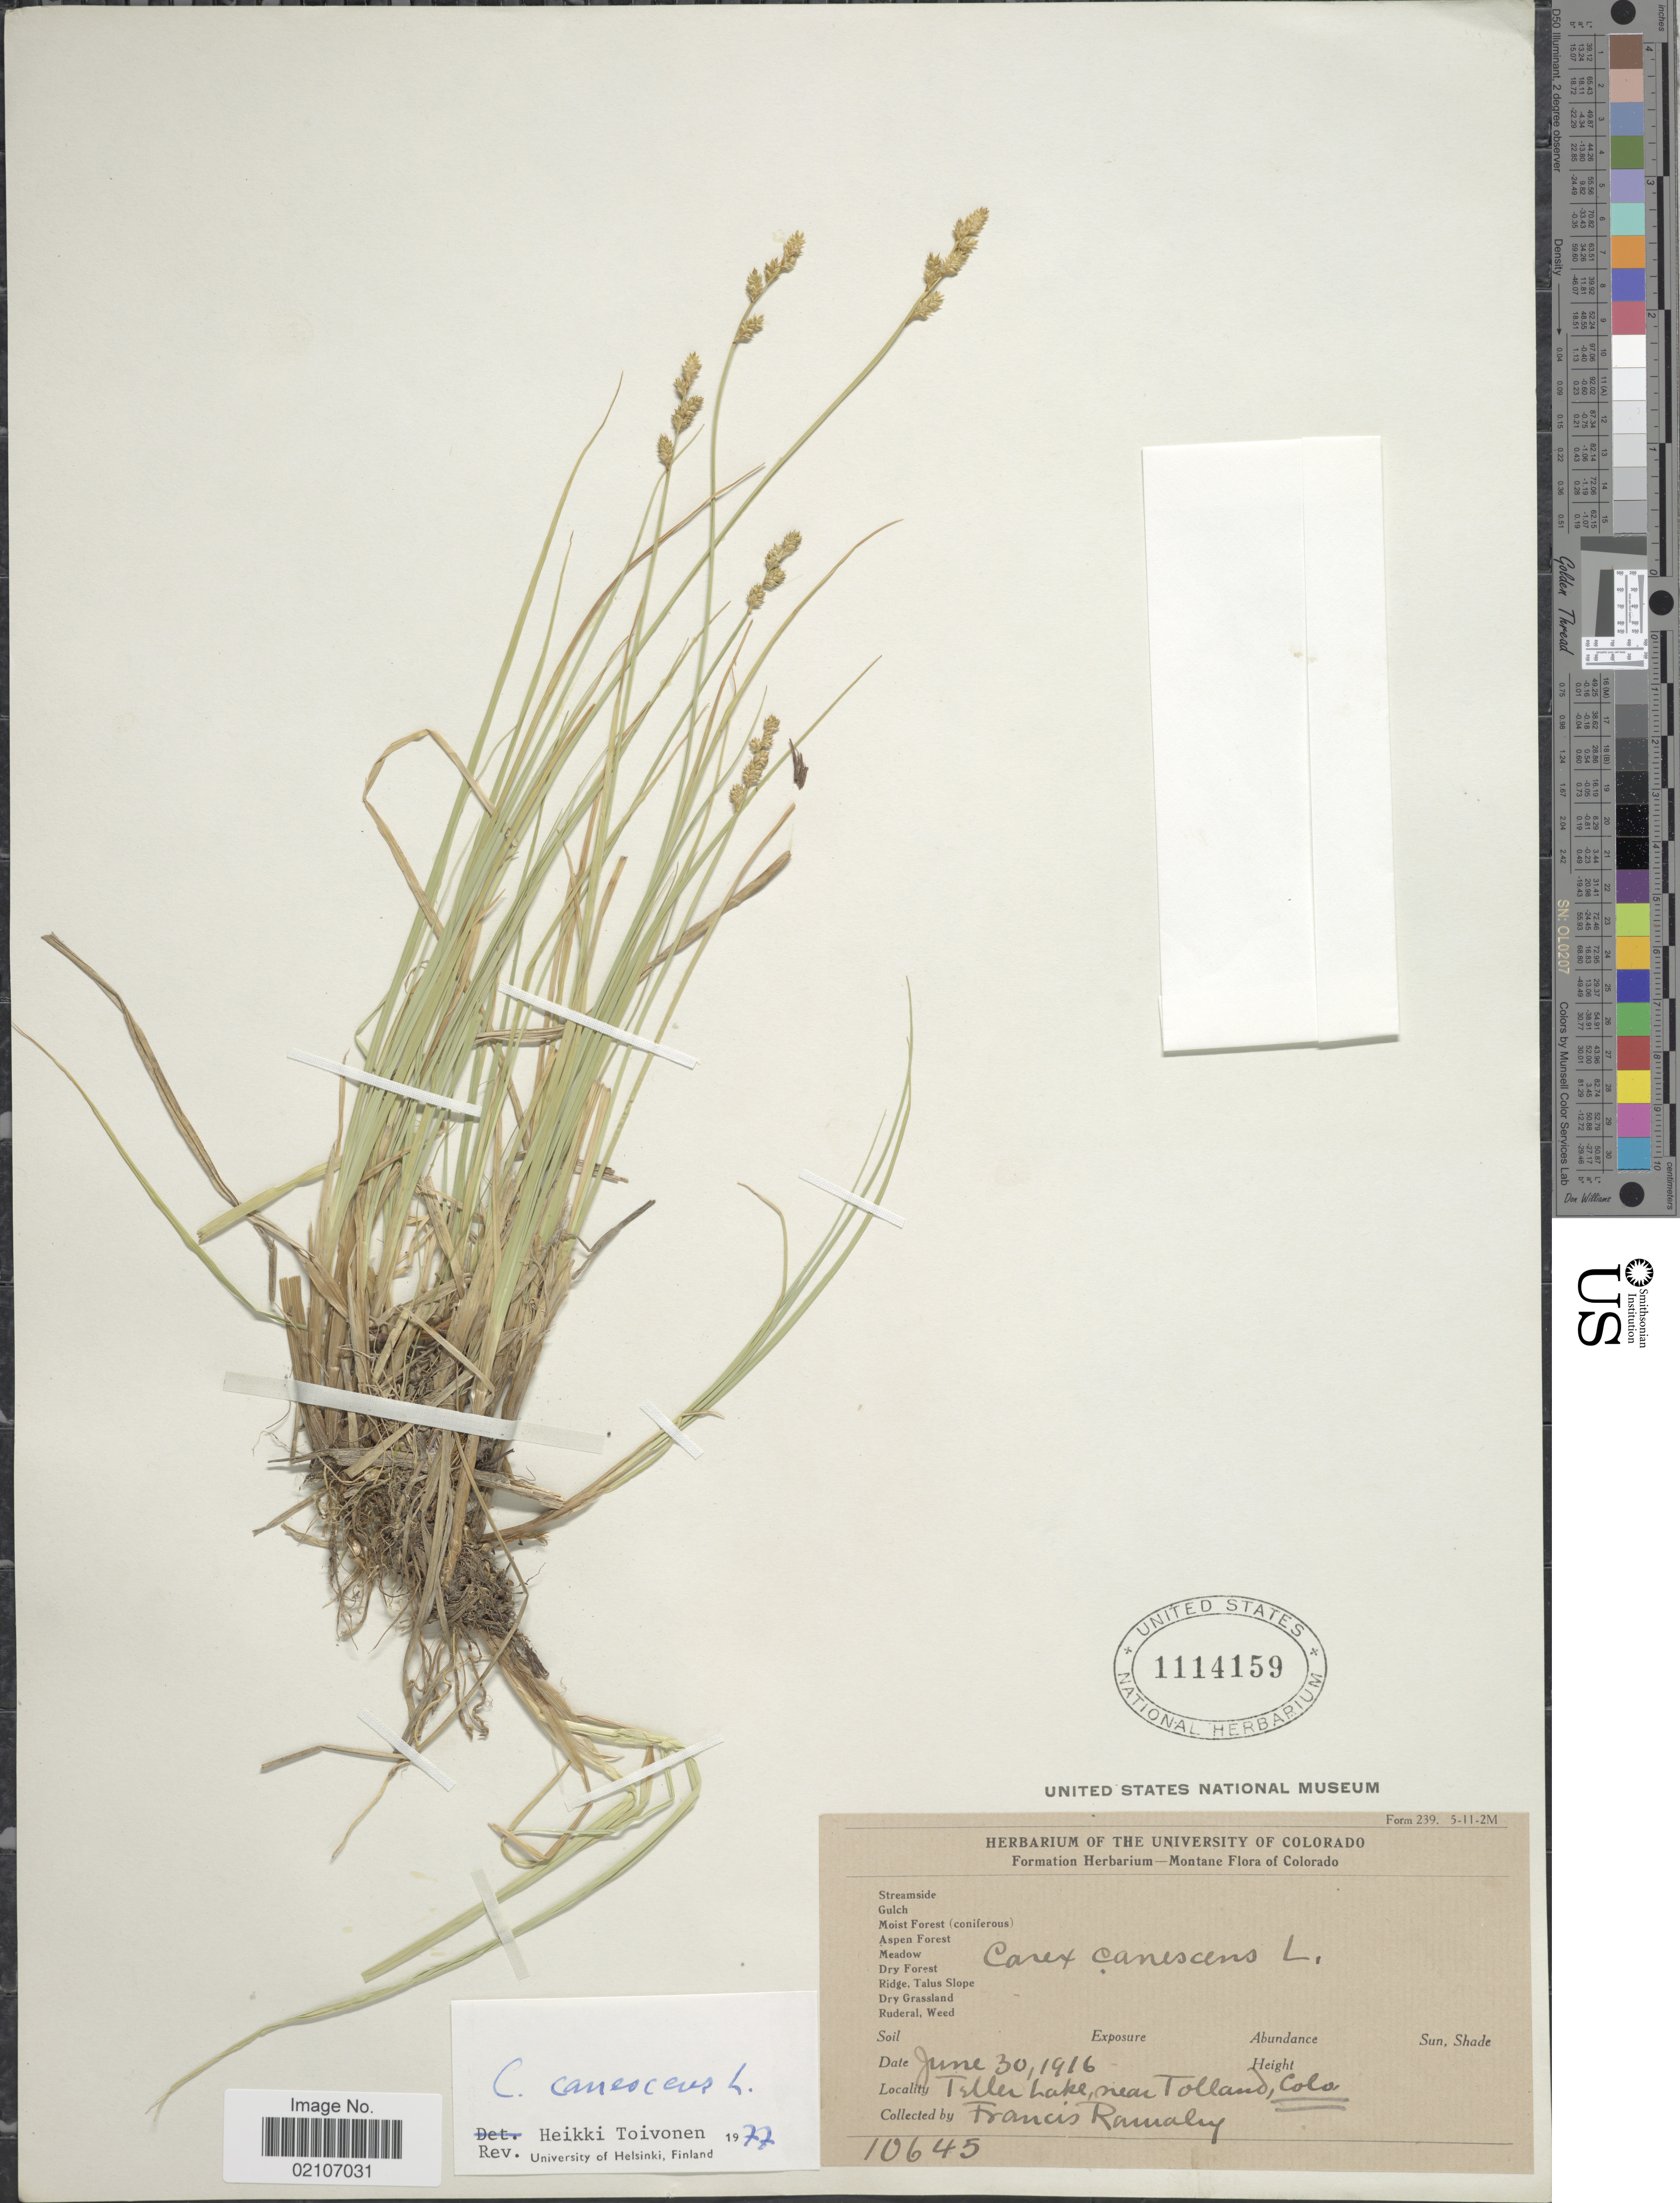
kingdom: Plantae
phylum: Tracheophyta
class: Liliopsida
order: Poales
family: Cyperaceae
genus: Carex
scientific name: Carex canescens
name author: L.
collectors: F. Ramaley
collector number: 10645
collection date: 1916-06-30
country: United States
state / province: Colorado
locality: Teller Lake, near Tolland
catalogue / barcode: US 1114159